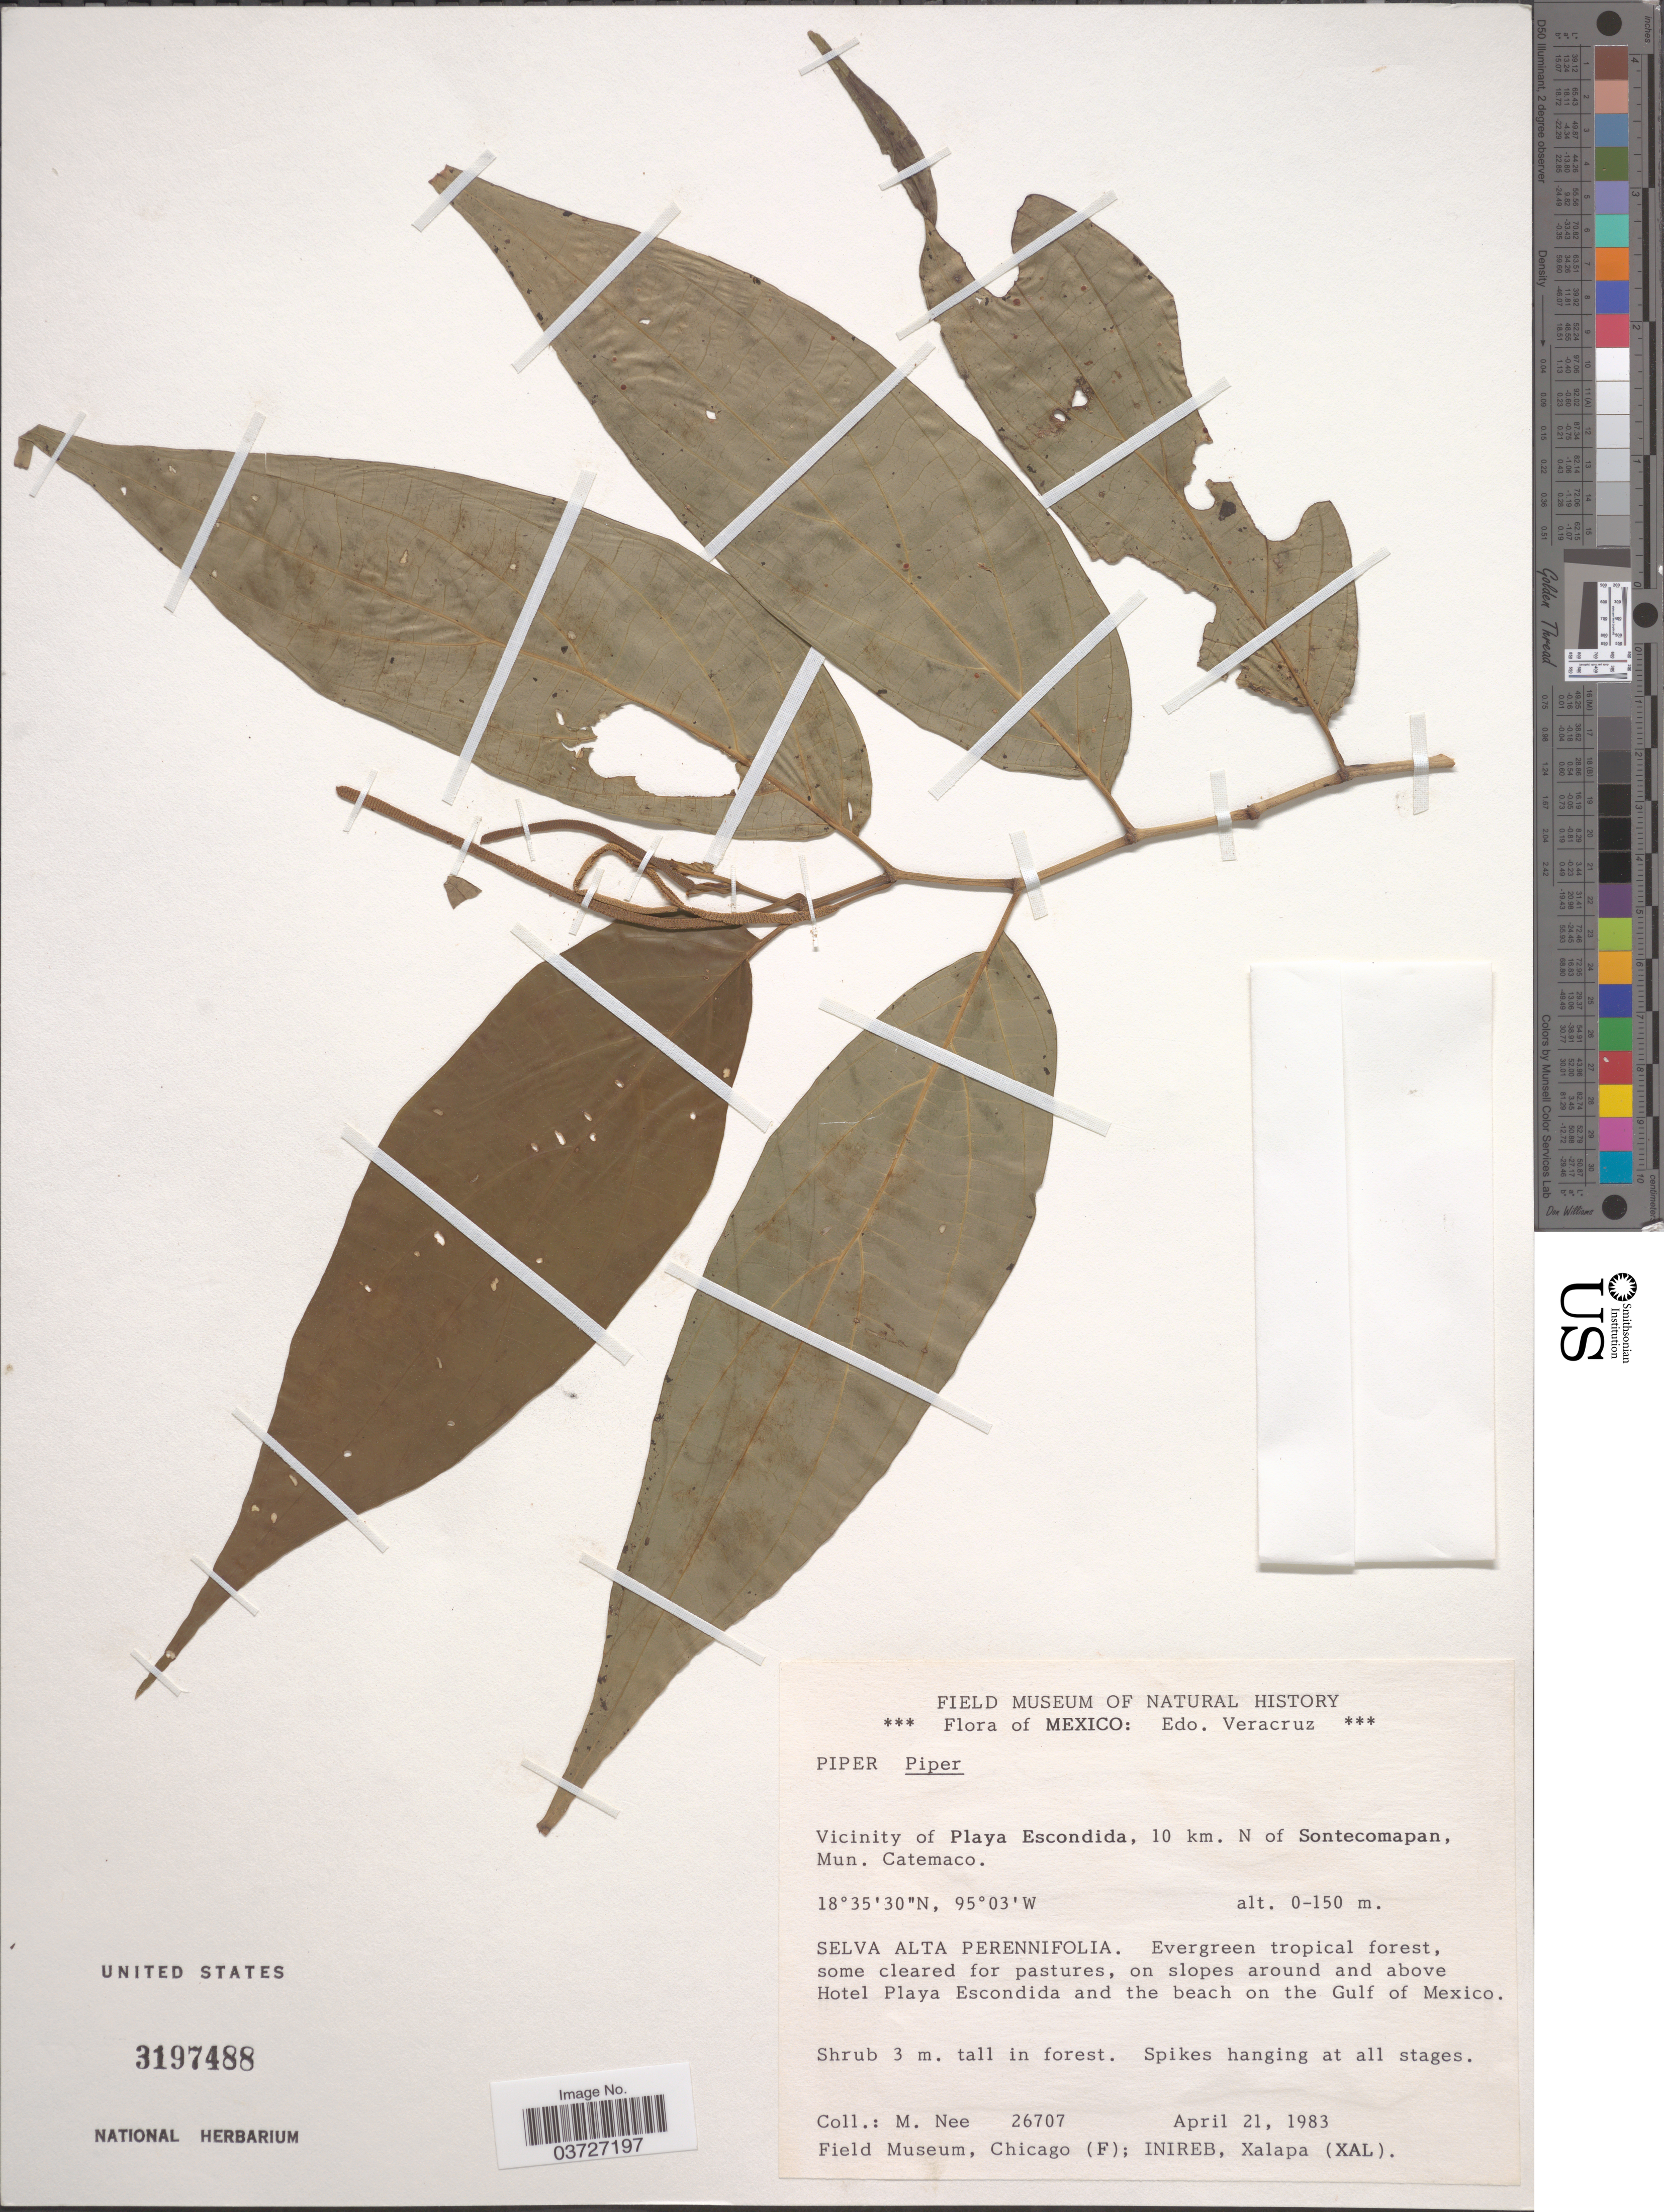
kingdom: Plantae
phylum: Tracheophyta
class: Magnoliopsida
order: Piperales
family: Piperaceae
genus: Piper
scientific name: Piper sp.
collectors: M. Nee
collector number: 26707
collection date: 1983-04-21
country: Mexico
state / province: Veracruz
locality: Veracruz. Vicinity of Playa Escondida, 10 km. N of Sontecomapan, Mun. Catemaco.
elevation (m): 0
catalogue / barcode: US 3197488